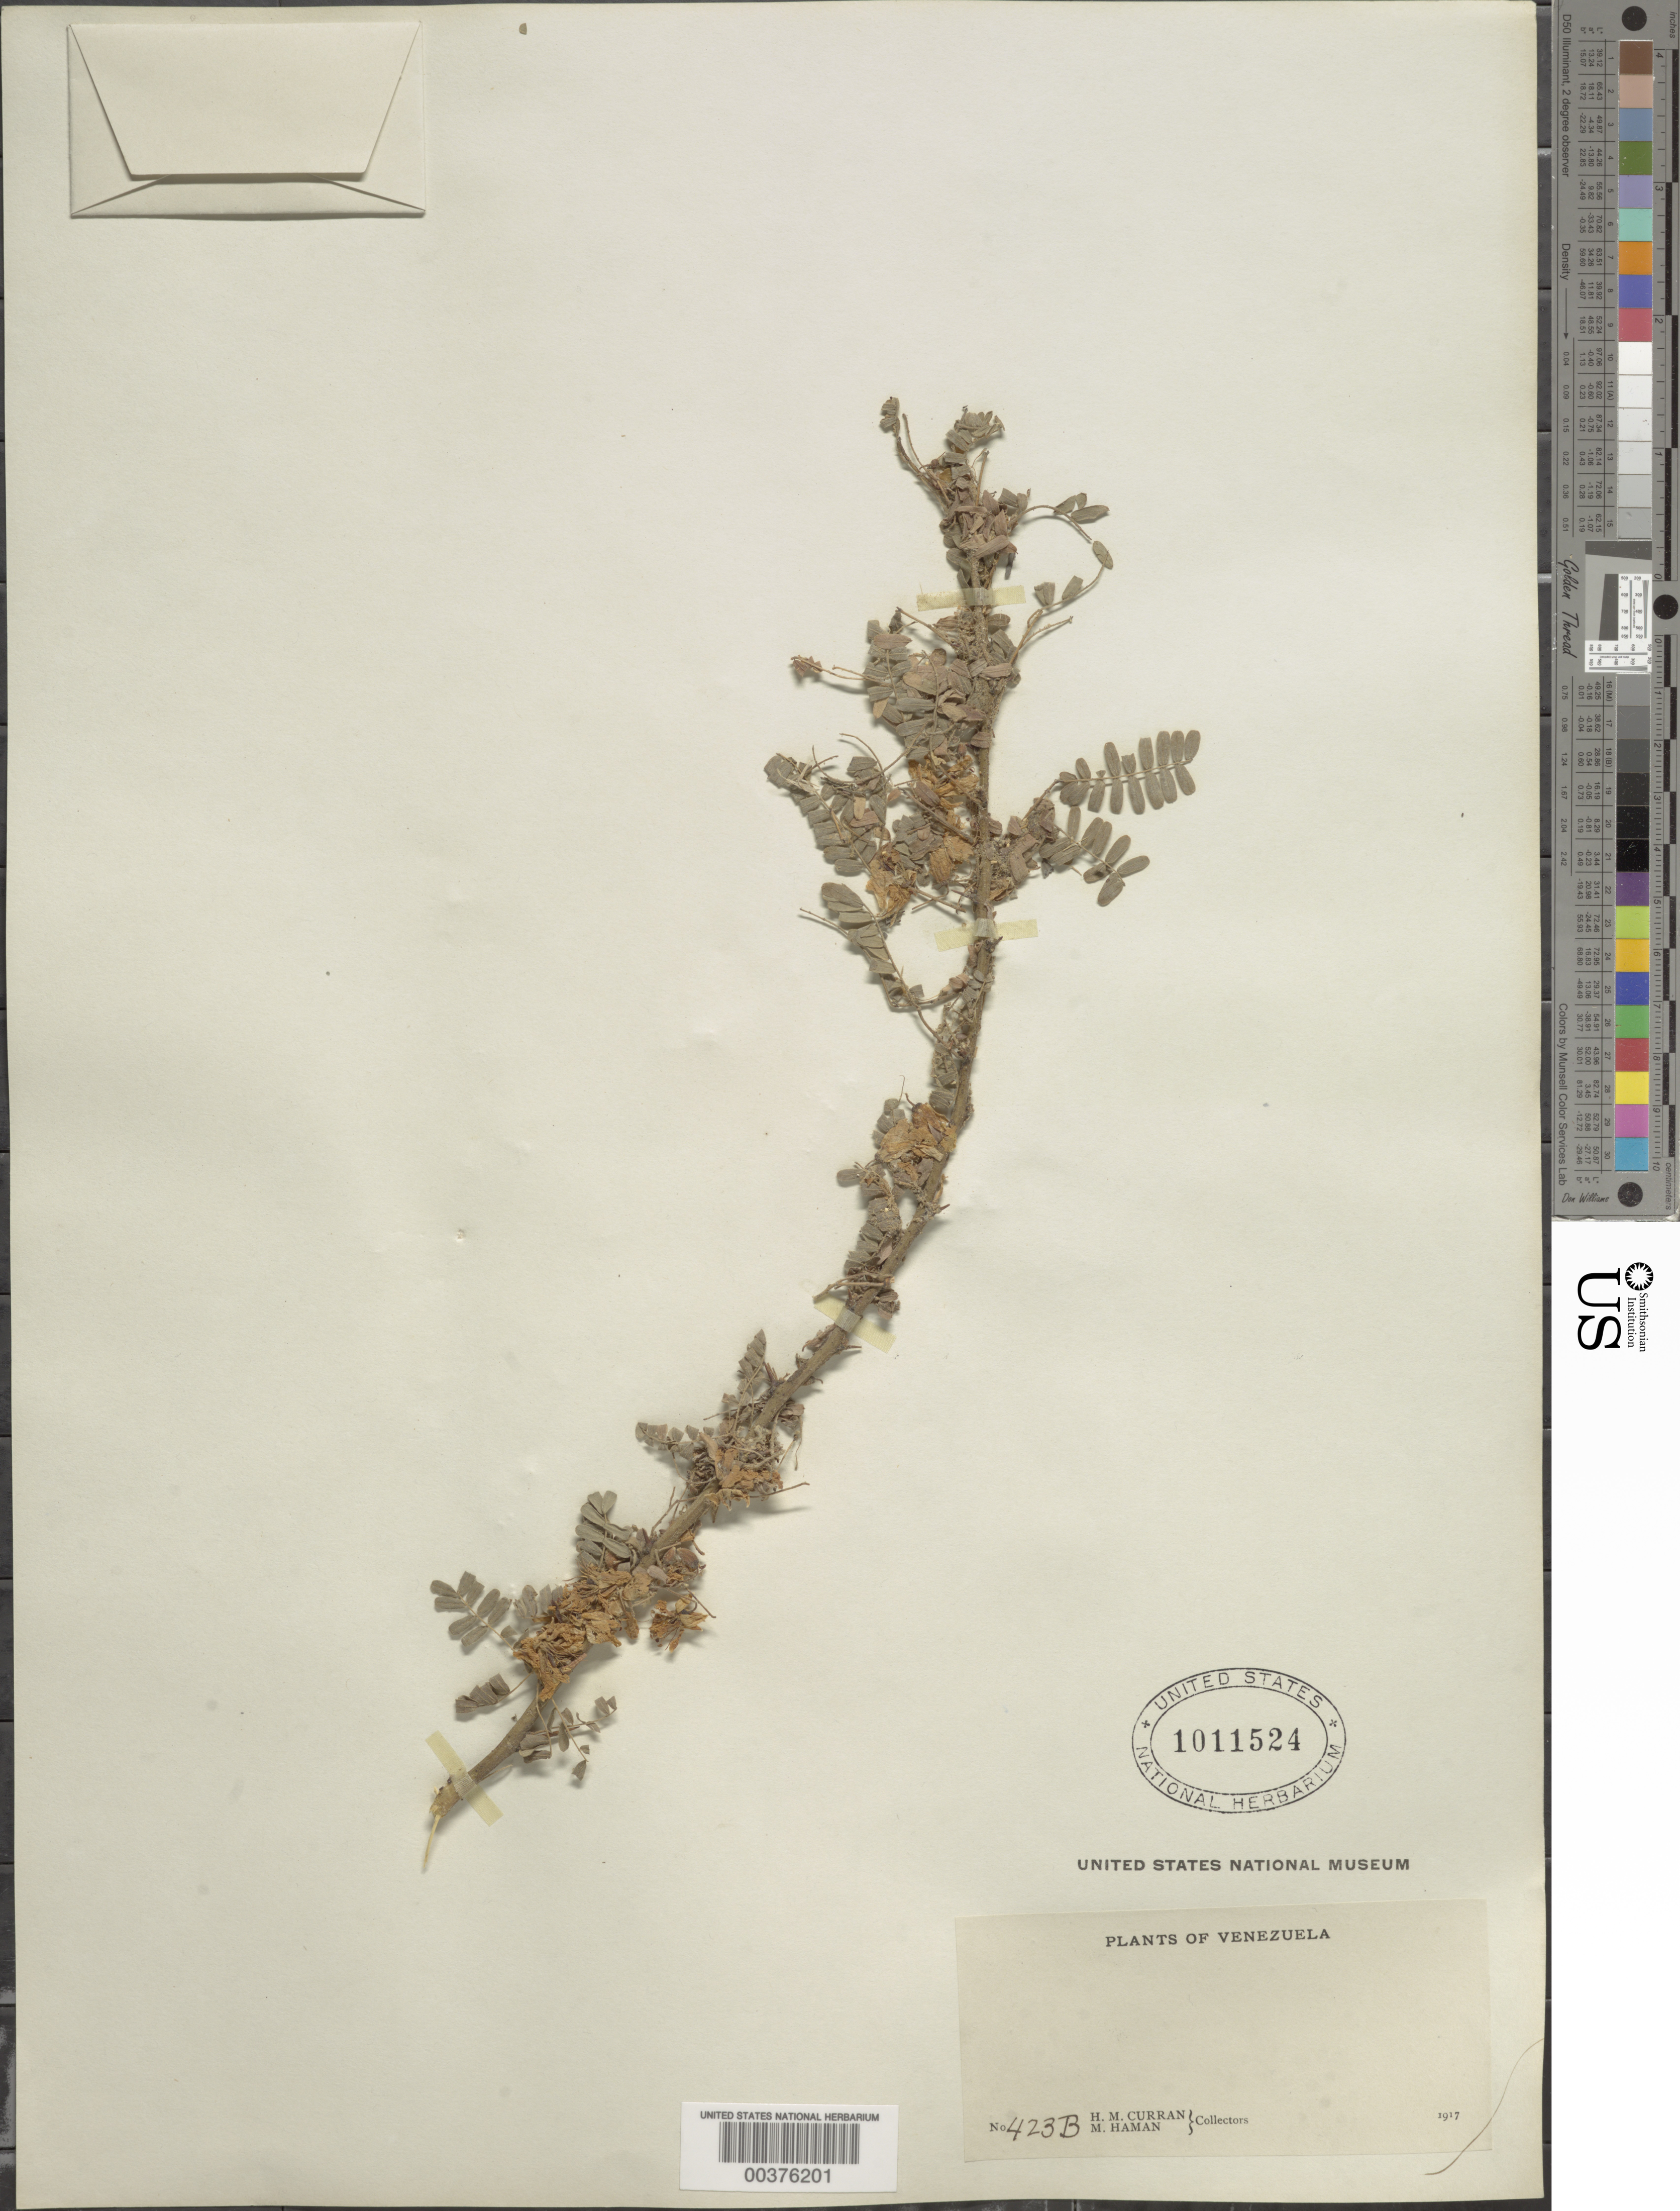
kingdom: Plantae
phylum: Tracheophyta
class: Magnoliopsida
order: Fabales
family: Fabaceae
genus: Parkinsonia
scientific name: Parkinsonia praecox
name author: (Ruiz & Pav.) J.E. Hawkins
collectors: H. M. Curran & M. Haman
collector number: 423b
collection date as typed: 1917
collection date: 1917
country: Venezuela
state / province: Mérida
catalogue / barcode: US 1011524